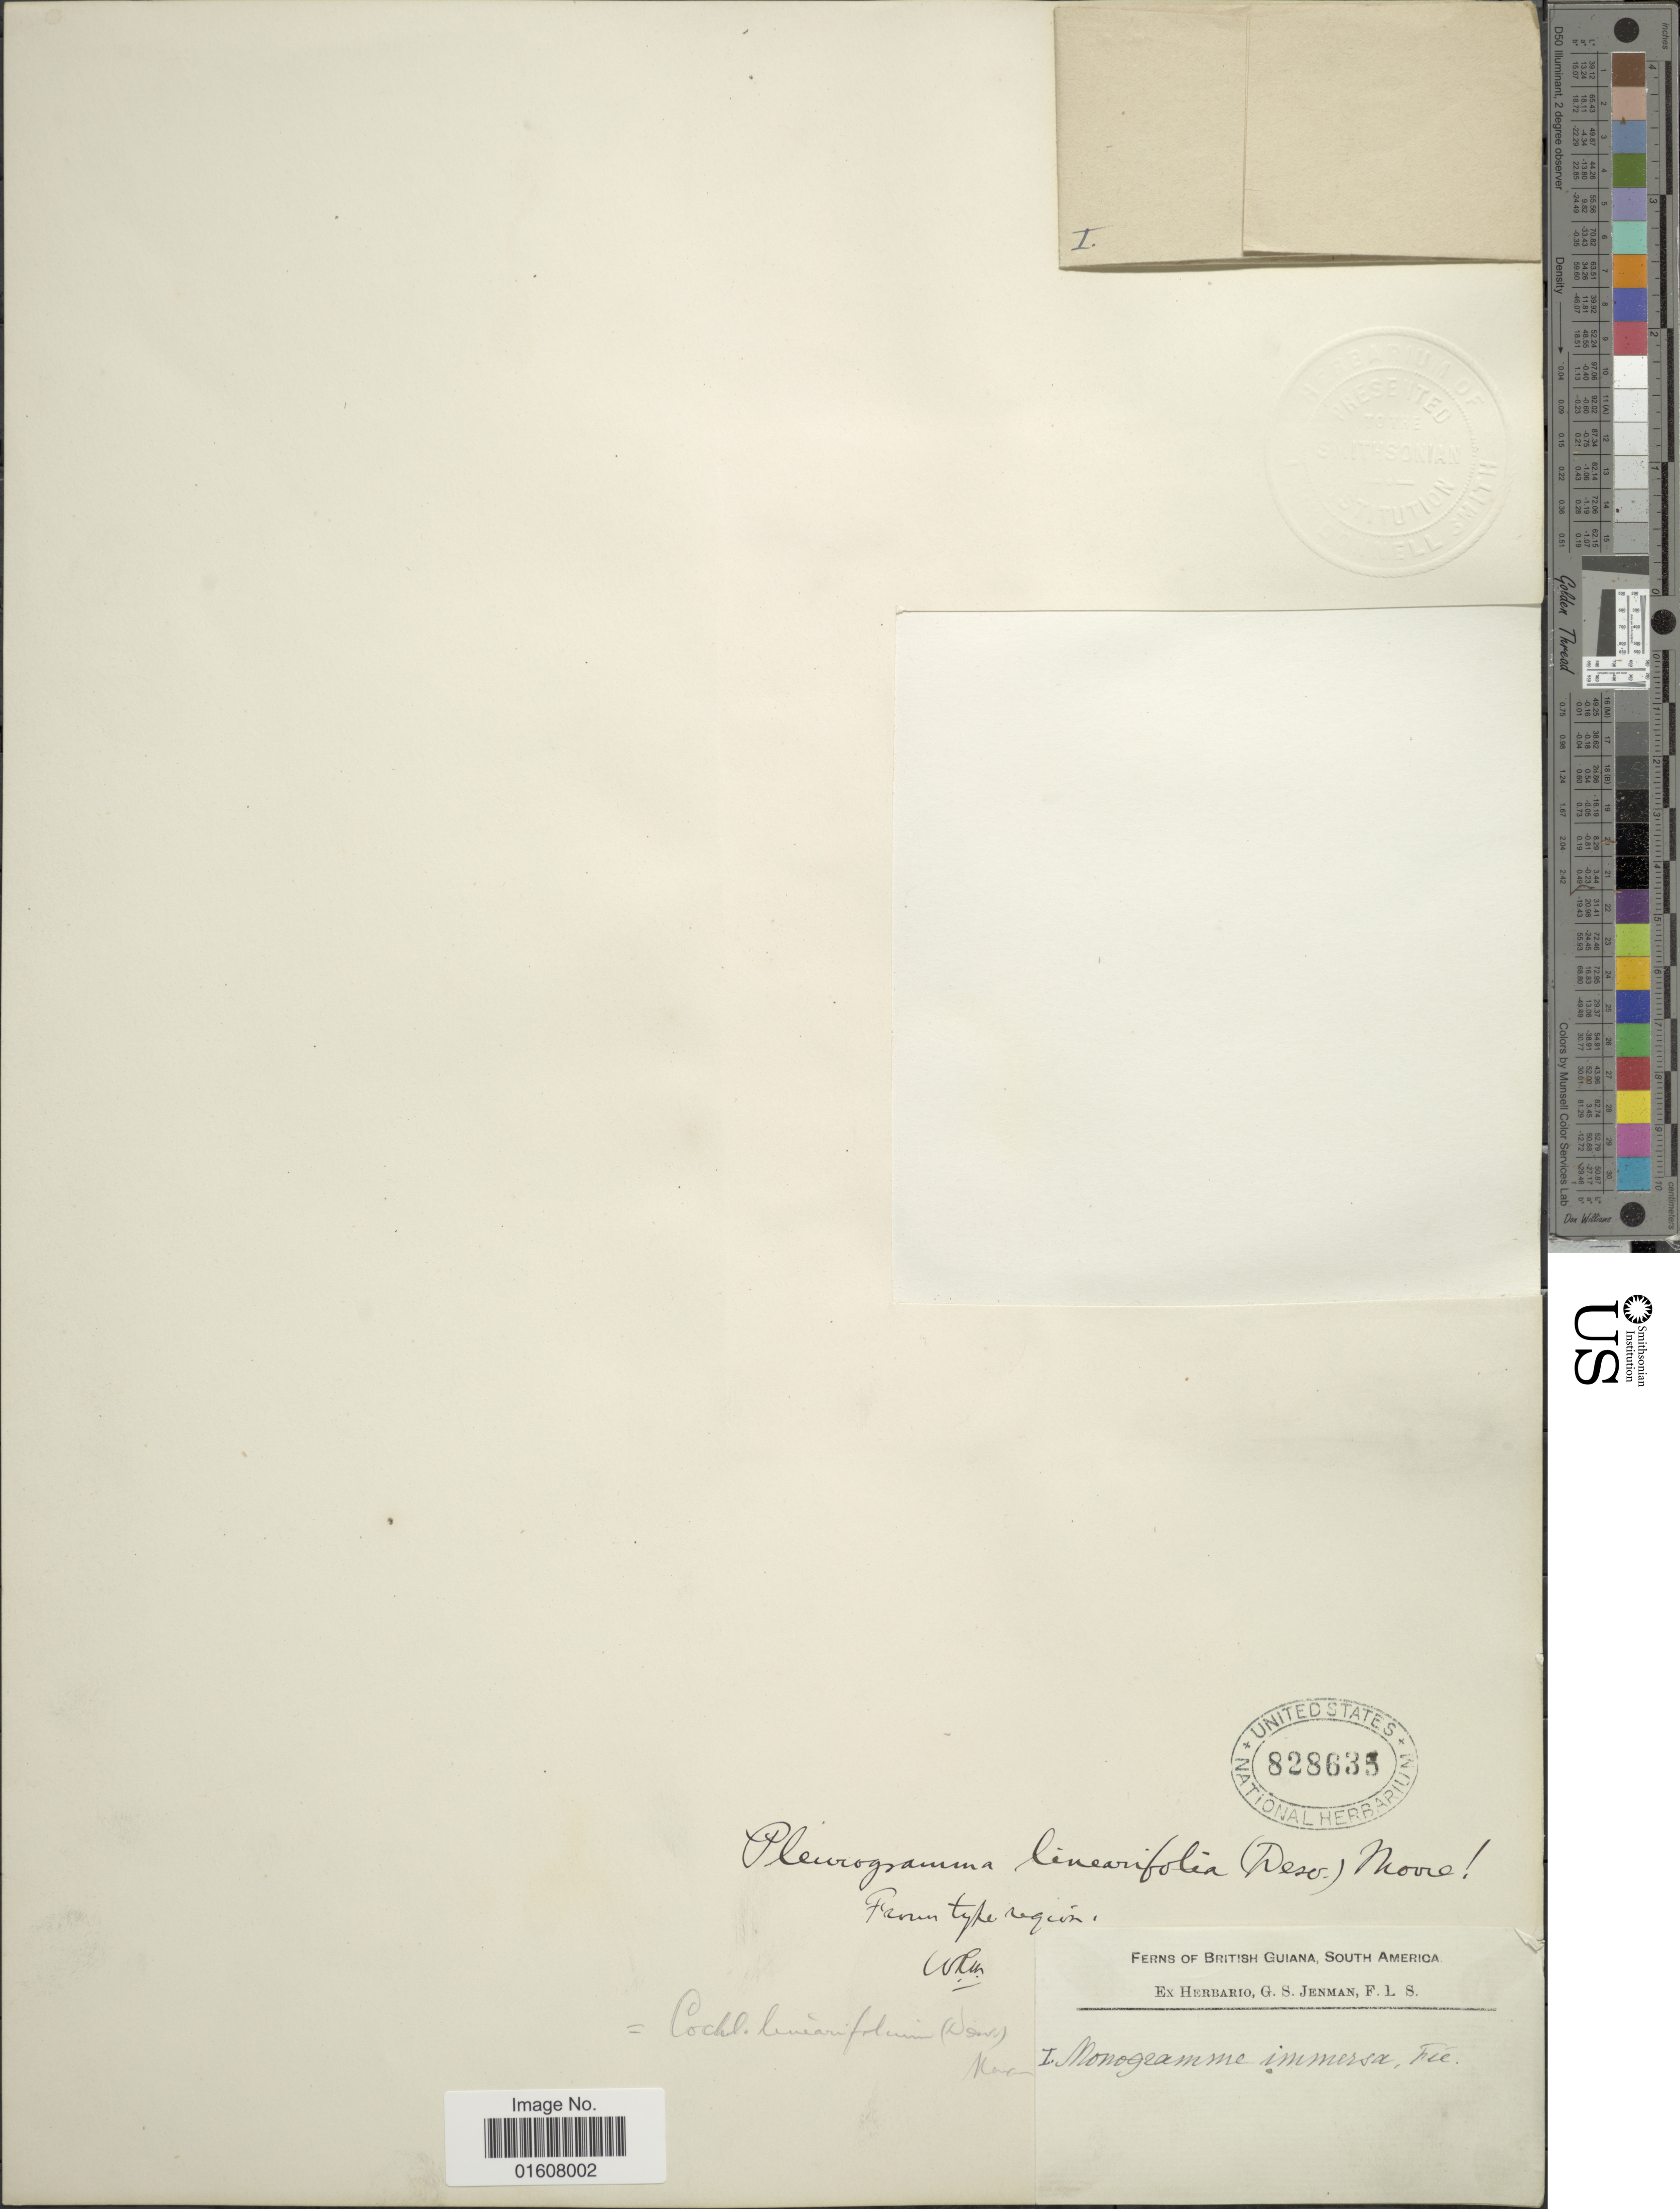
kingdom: Plantae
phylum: Tracheophyta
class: Polypodiopsida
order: Polypodiales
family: Polypodiaceae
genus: Cochlidium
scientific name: Cochlidium linearifolium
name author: (Desv.) Maxon ex C. Chr.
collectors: ex herb. George S. Jenman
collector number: I?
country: Guyana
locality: British Guiana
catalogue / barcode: US 828635